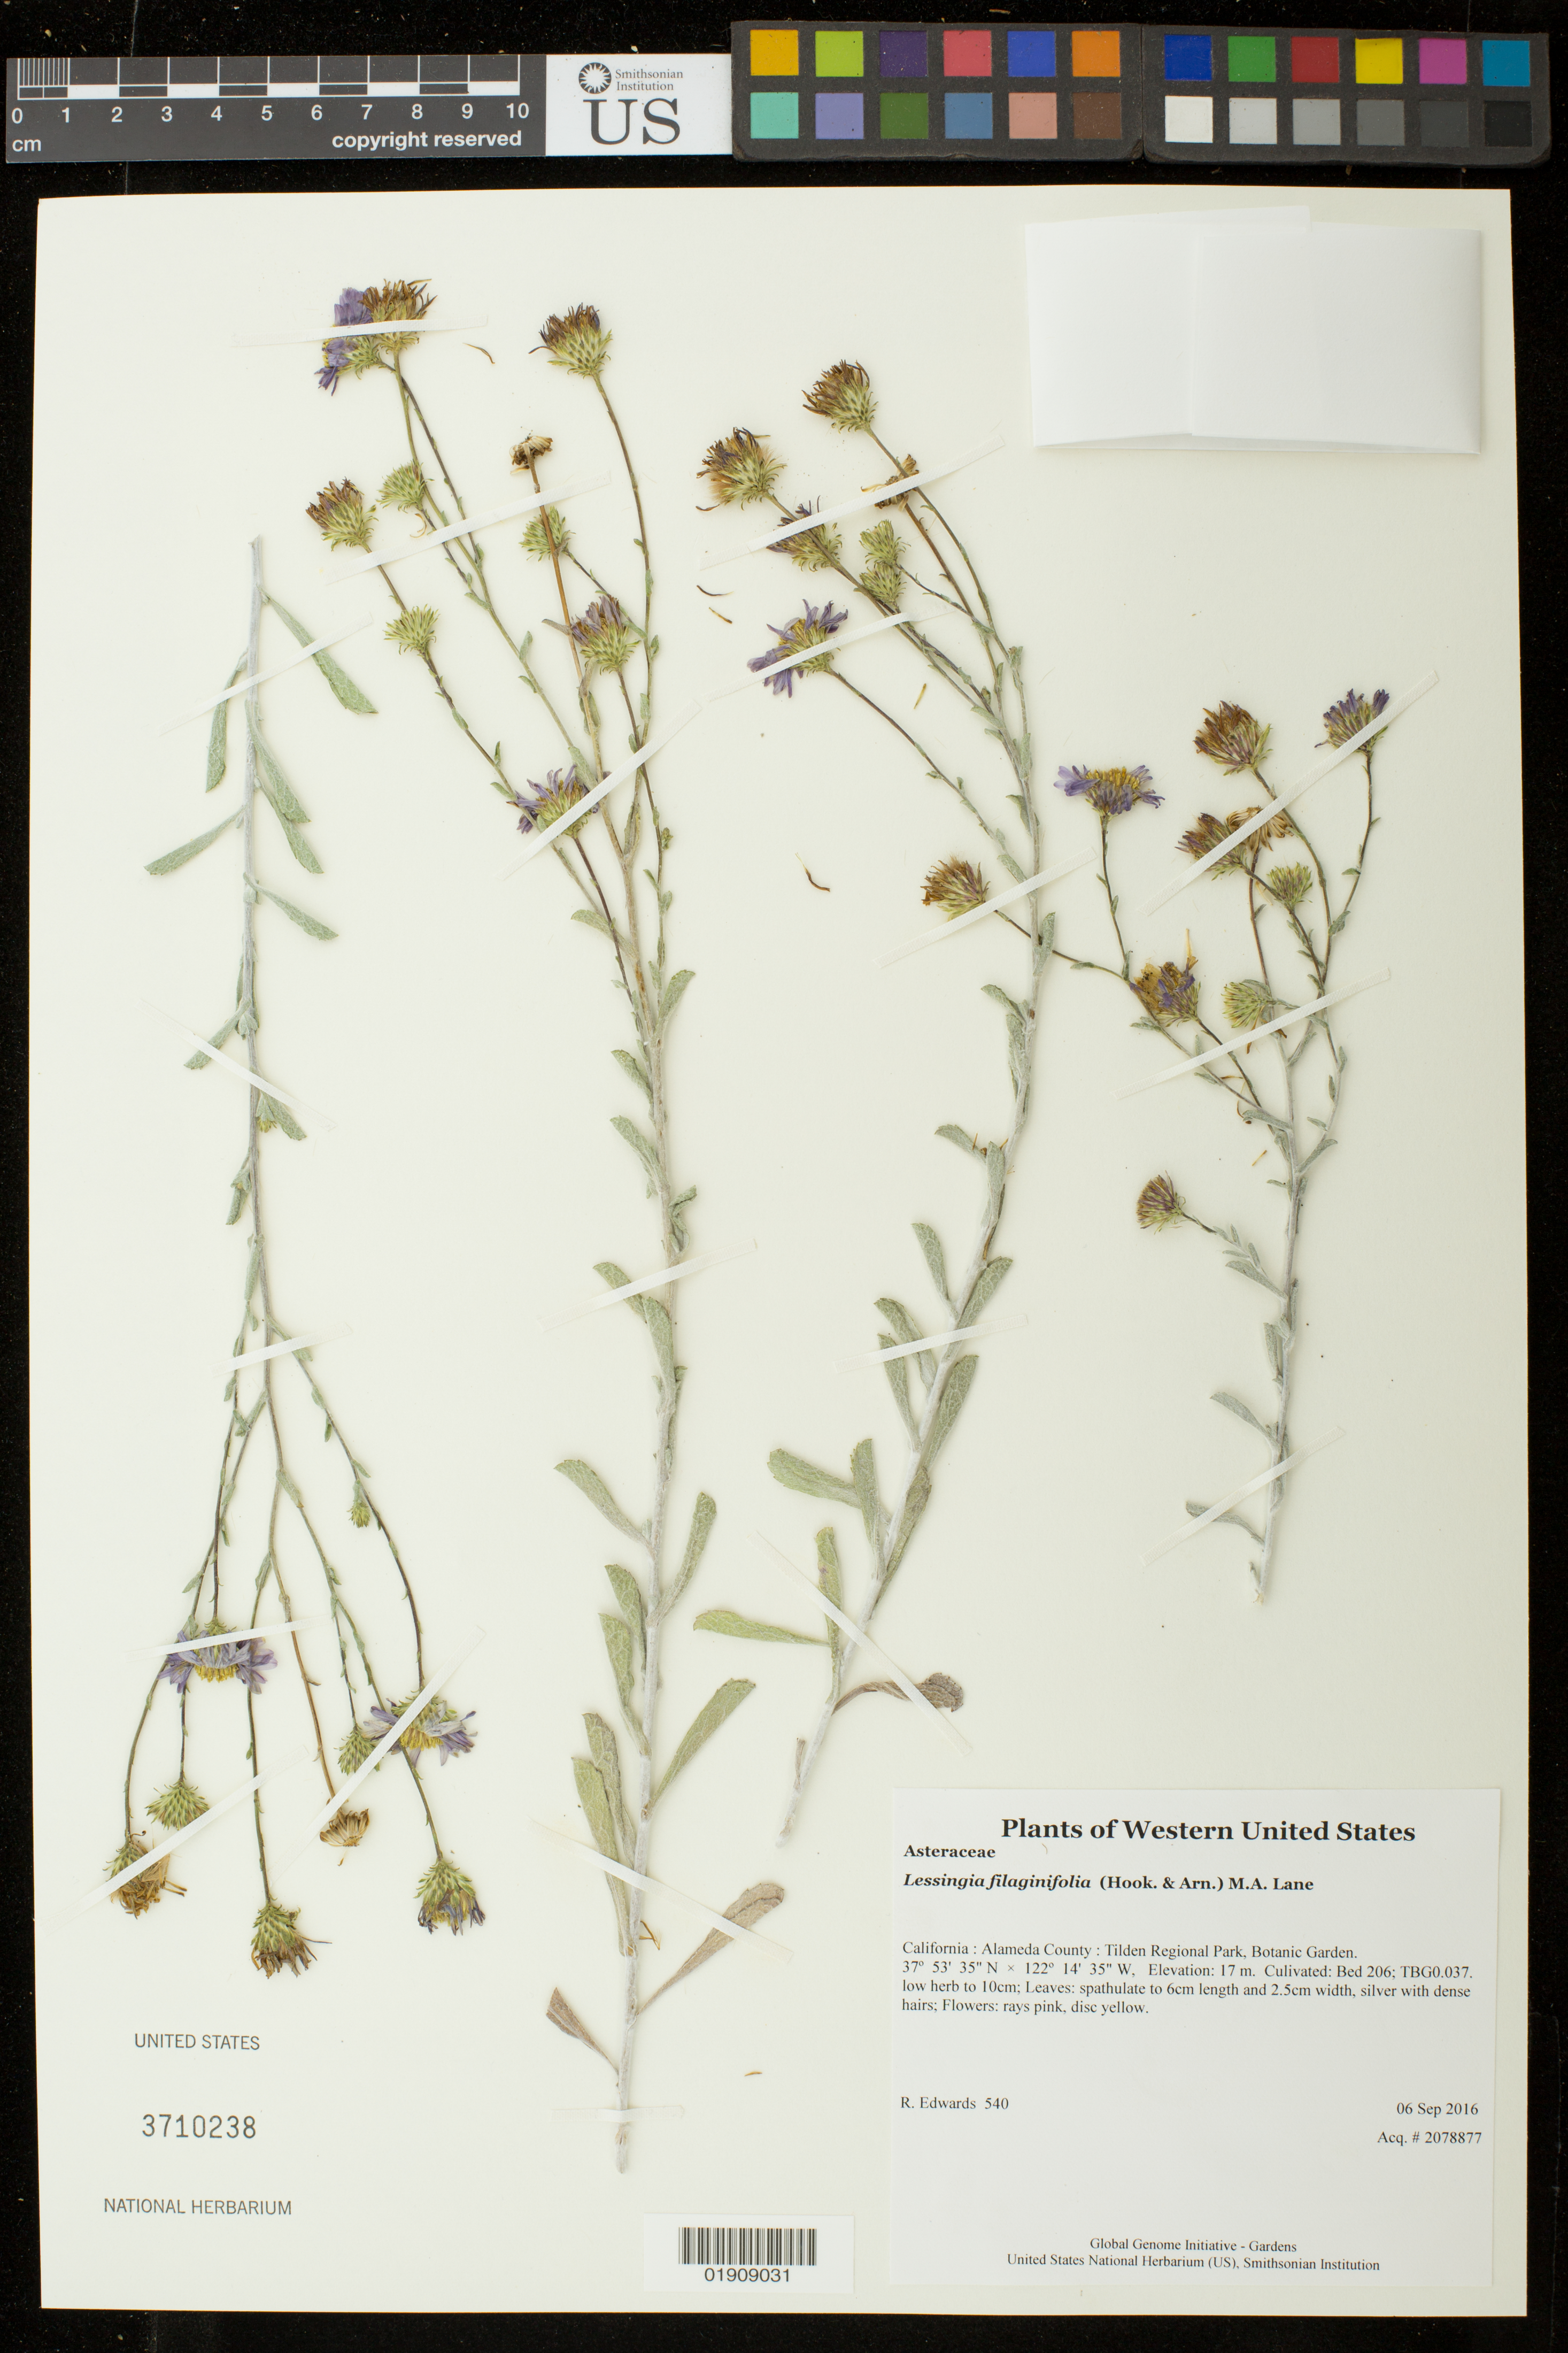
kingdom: Plantae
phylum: Tracheophyta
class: Magnoliopsida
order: Asterales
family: Asteraceae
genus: Corethrogyne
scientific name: Corethrogyne filaginifolia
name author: (Hook. & Arn.) Nutt.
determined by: Urbatsch, Lowell E., Curator (LSU), Louisiana State University (UNITED STATES)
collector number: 540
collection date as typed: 6 September 2016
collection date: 2016-09-06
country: United States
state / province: California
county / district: Alameda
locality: Tilden Regional Park, Botanic Garden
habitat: Culivated: Bed 206; TBG0.037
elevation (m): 16.9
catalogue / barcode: US 3710238